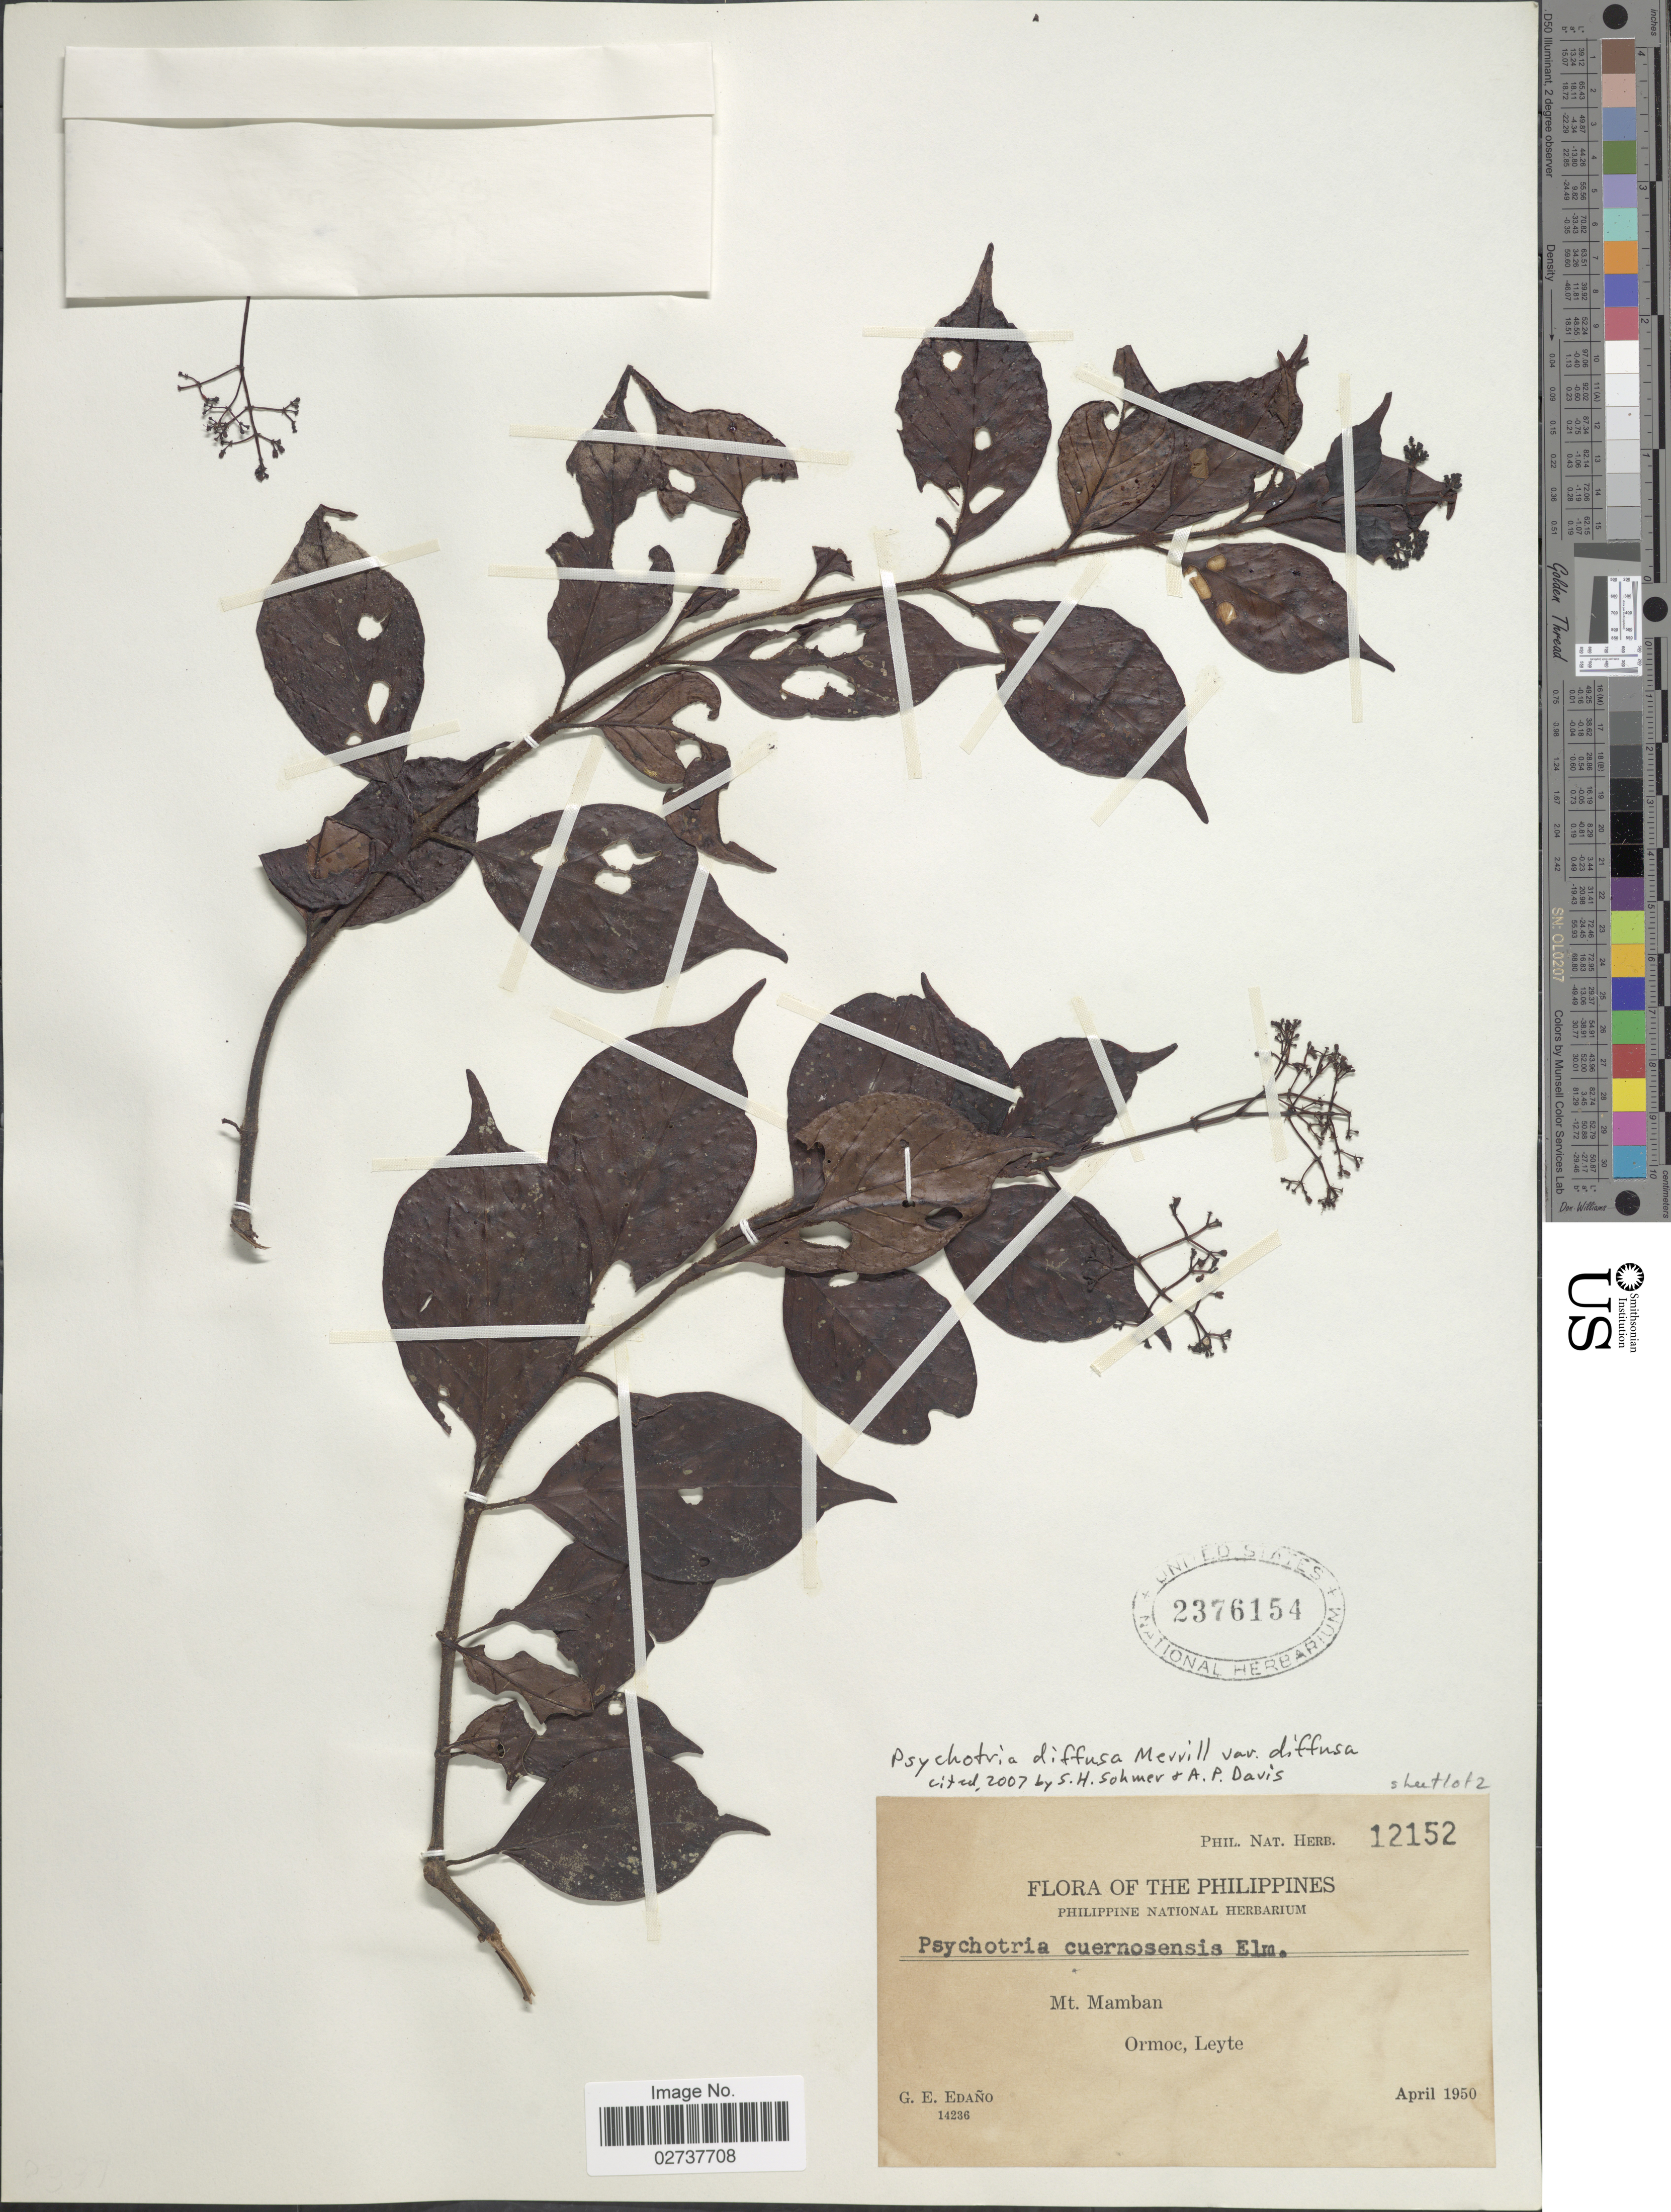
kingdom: Plantae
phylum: Tracheophyta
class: Magnoliopsida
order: Gentianales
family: Rubiaceae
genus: Psychotria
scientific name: Psychotria diffusa var. diffusa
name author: Merr.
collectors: G. E. Edaño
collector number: Phil. Nat. Herb. 12152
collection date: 1950-04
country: Philippines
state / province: Eastern Visayas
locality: Mt. Mamban, Ormoc, Leyte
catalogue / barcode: US 2376154